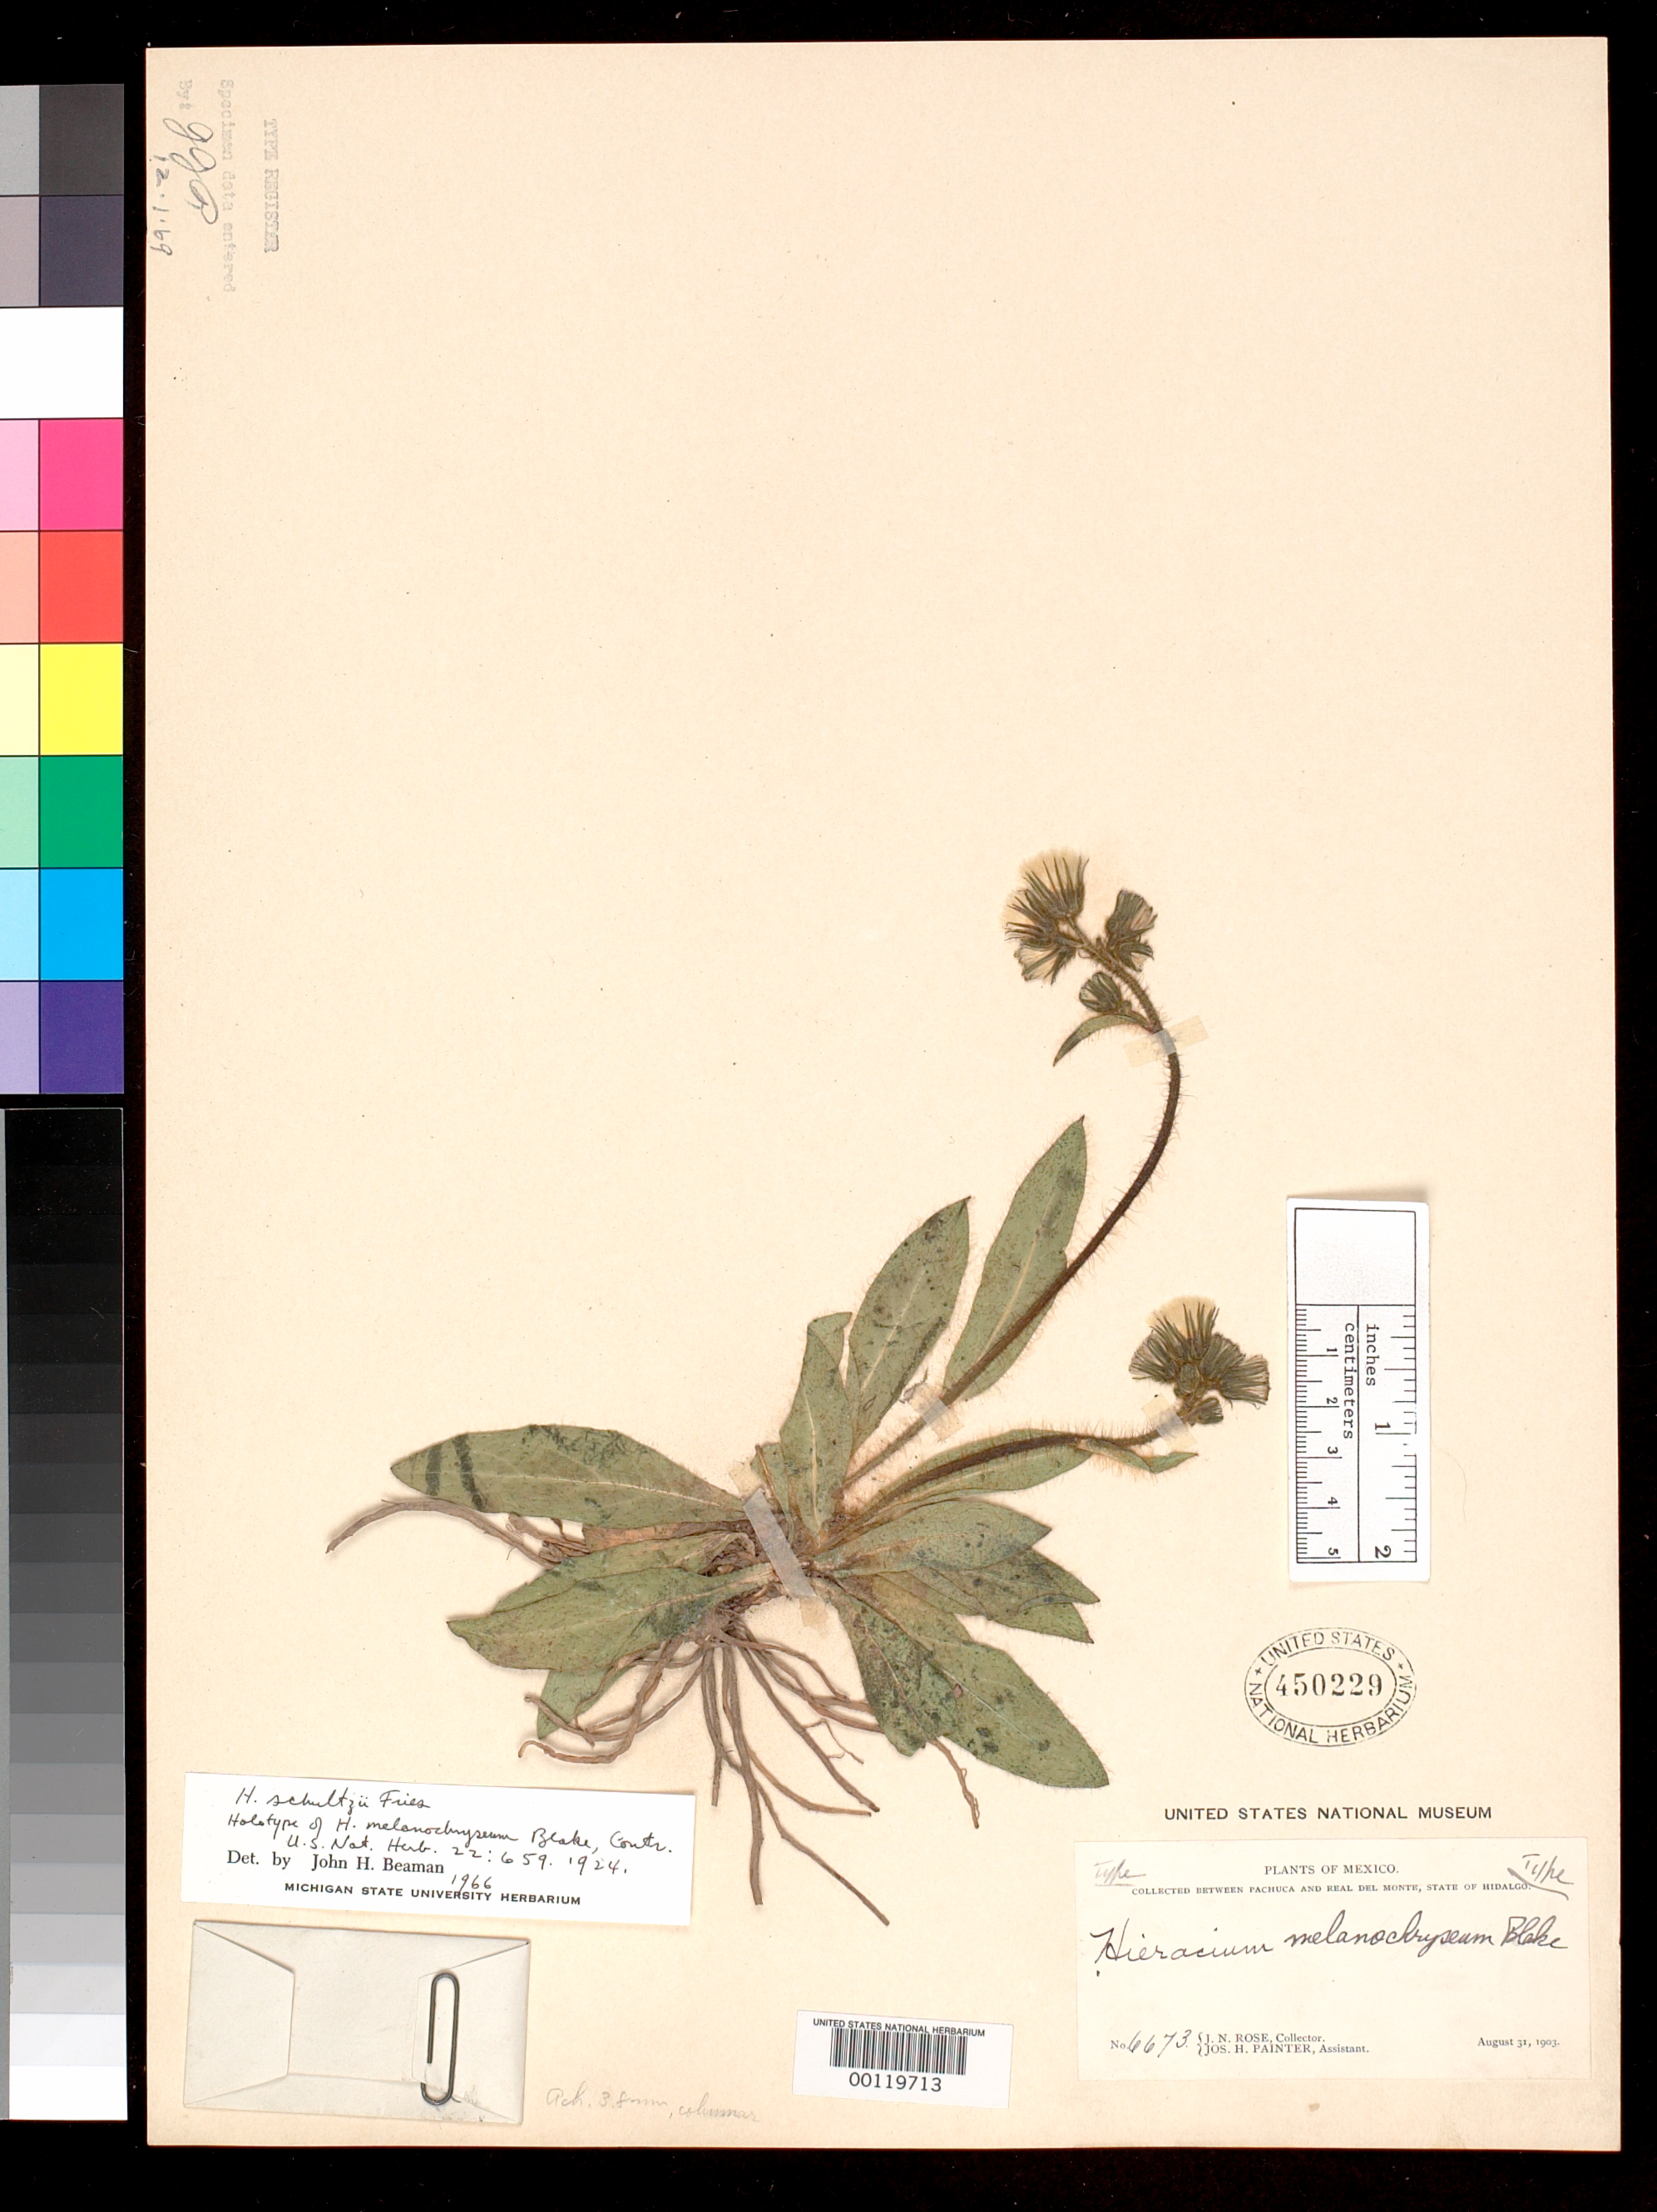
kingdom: Plantae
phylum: Tracheophyta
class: Magnoliopsida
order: Asterales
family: Asteraceae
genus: Hieracium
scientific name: Hieracium melanochryseum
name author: S.F. Blake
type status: Holotype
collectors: J. N. Rose & J. H. Painter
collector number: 6673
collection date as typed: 31 Aug 1903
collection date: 1903-08-31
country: Mexico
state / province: Hidalgo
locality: Between Pachua and Real del Monte.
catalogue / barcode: US 450229